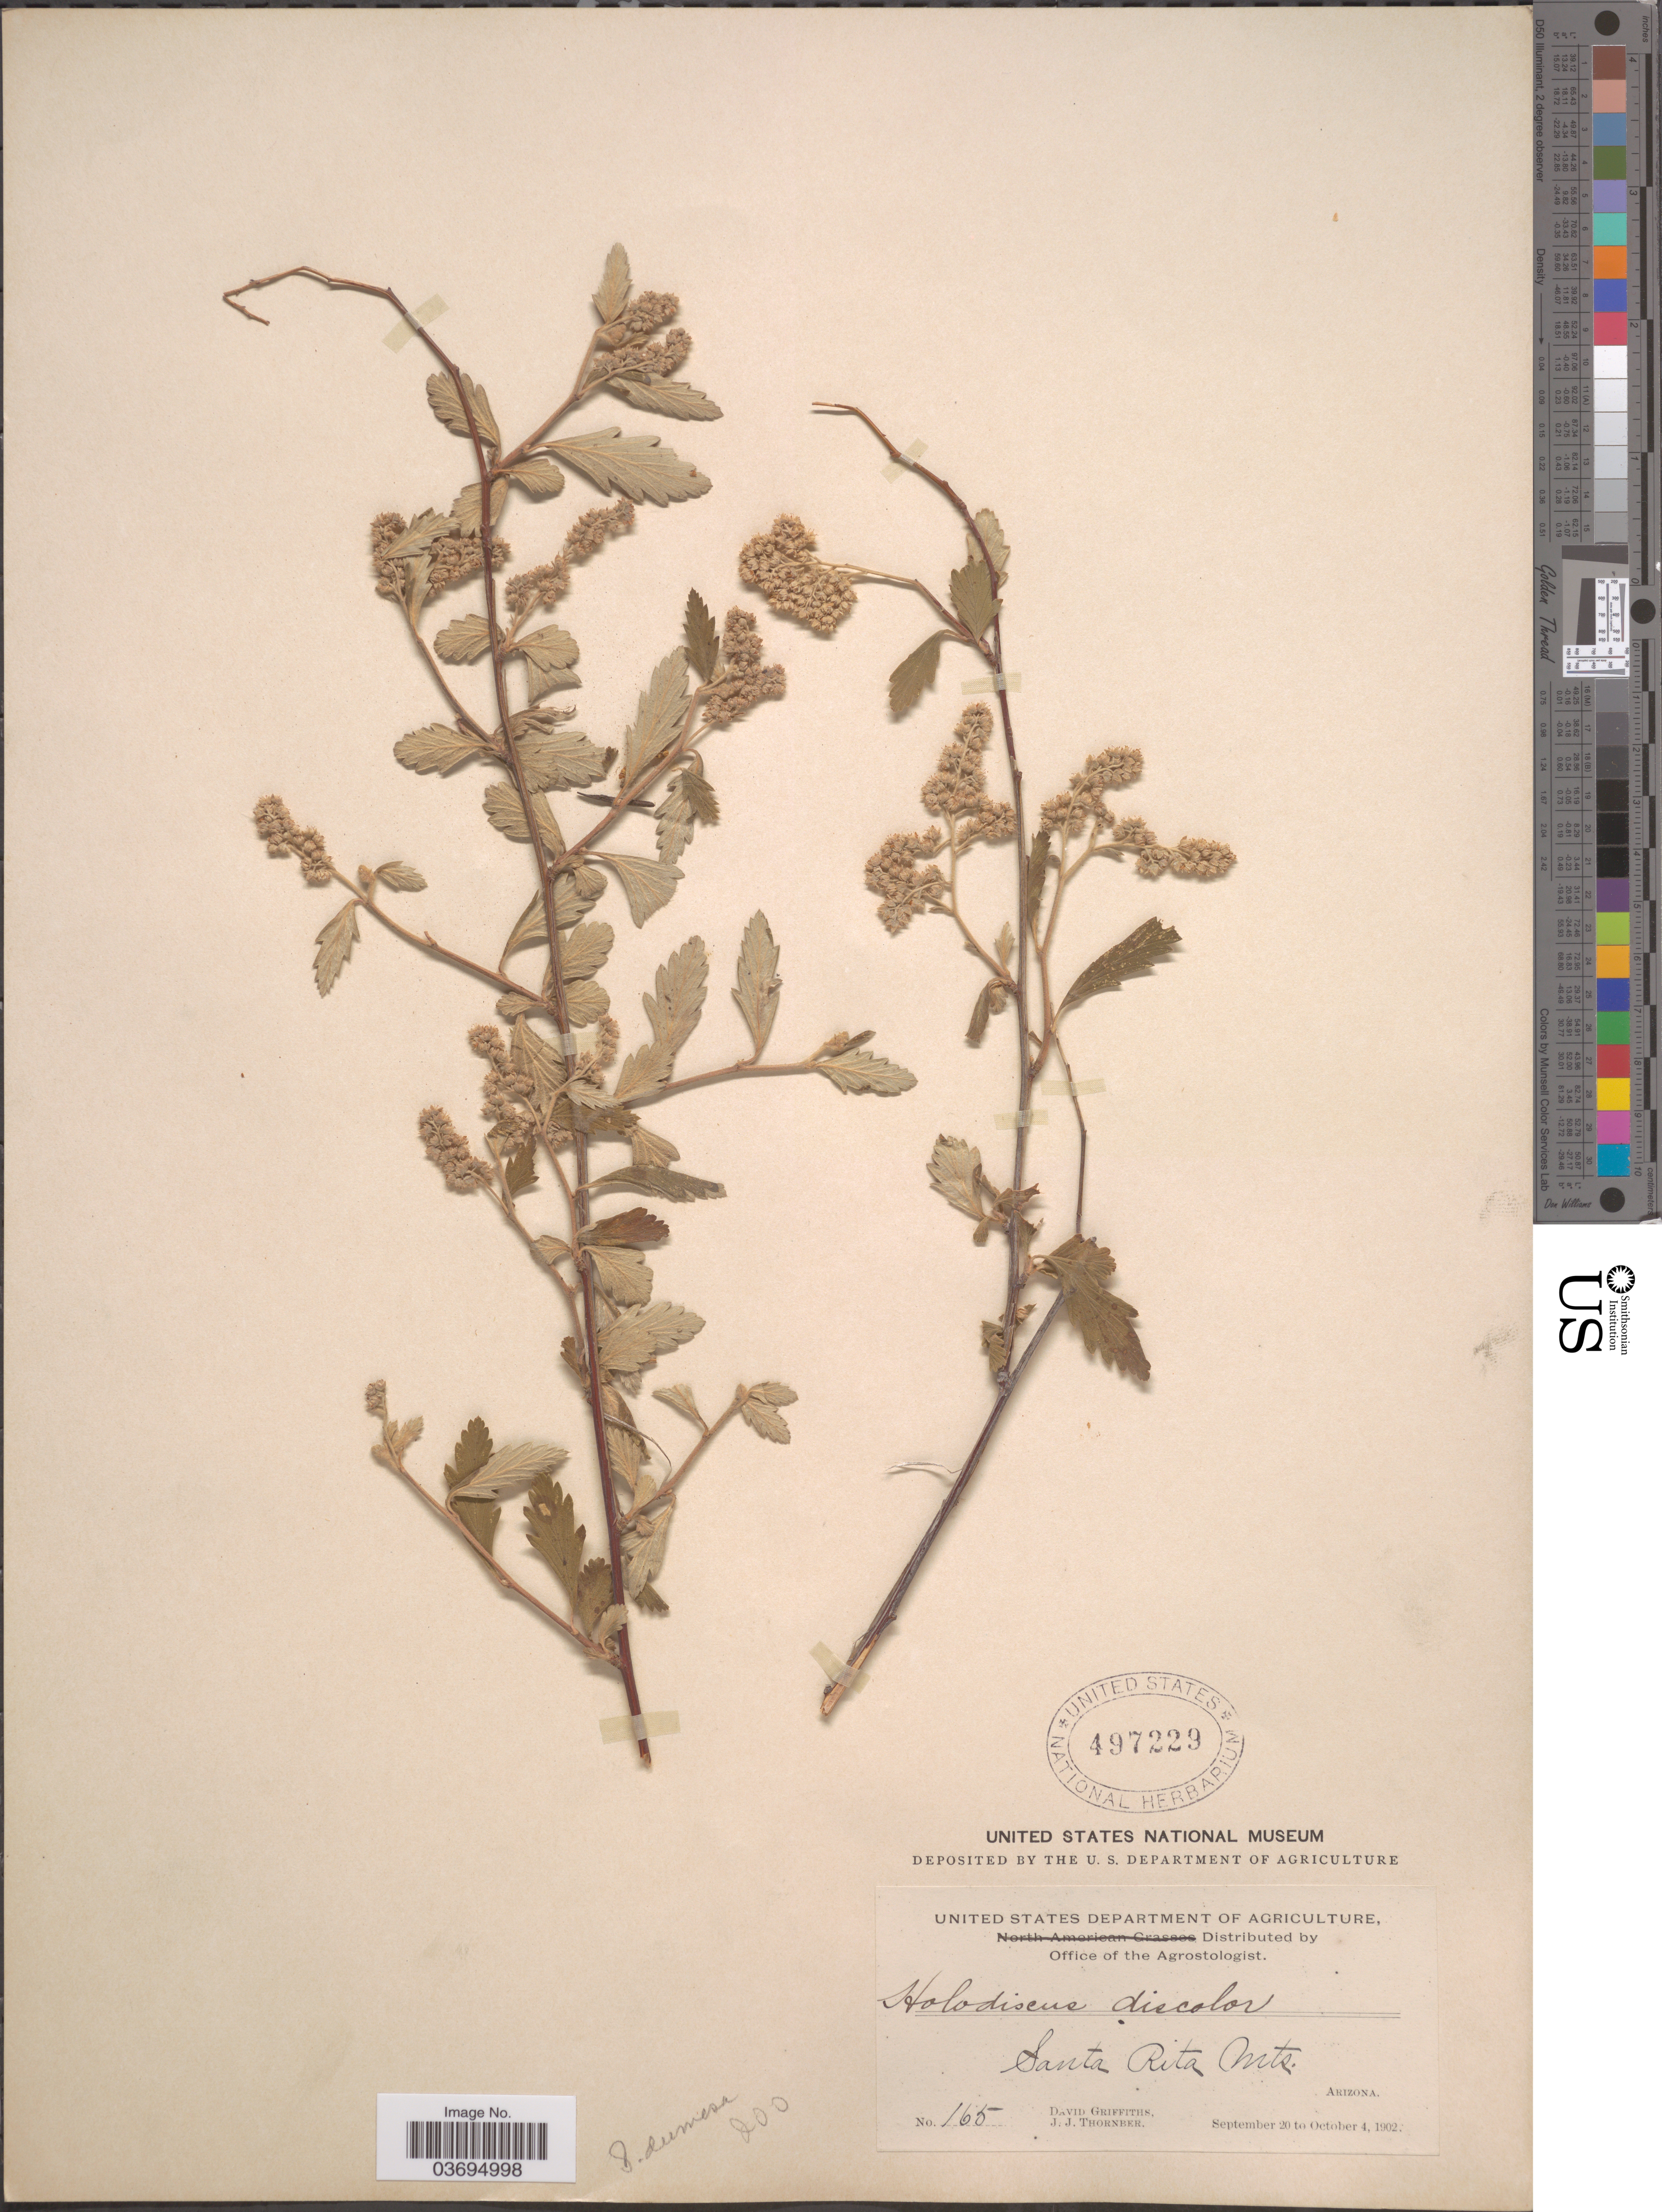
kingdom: Plantae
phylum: Tracheophyta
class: Magnoliopsida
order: Rosales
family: Rosaceae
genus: Holodiscus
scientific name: Holodiscus discolor var. dumosus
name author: Maxim. ex J.M. Coult.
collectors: D. Griffiths & J. Thornber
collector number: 165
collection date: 1902-09-20/1902-10-04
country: United States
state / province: Arizona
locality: Santa Rita Mts.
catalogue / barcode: US 497229